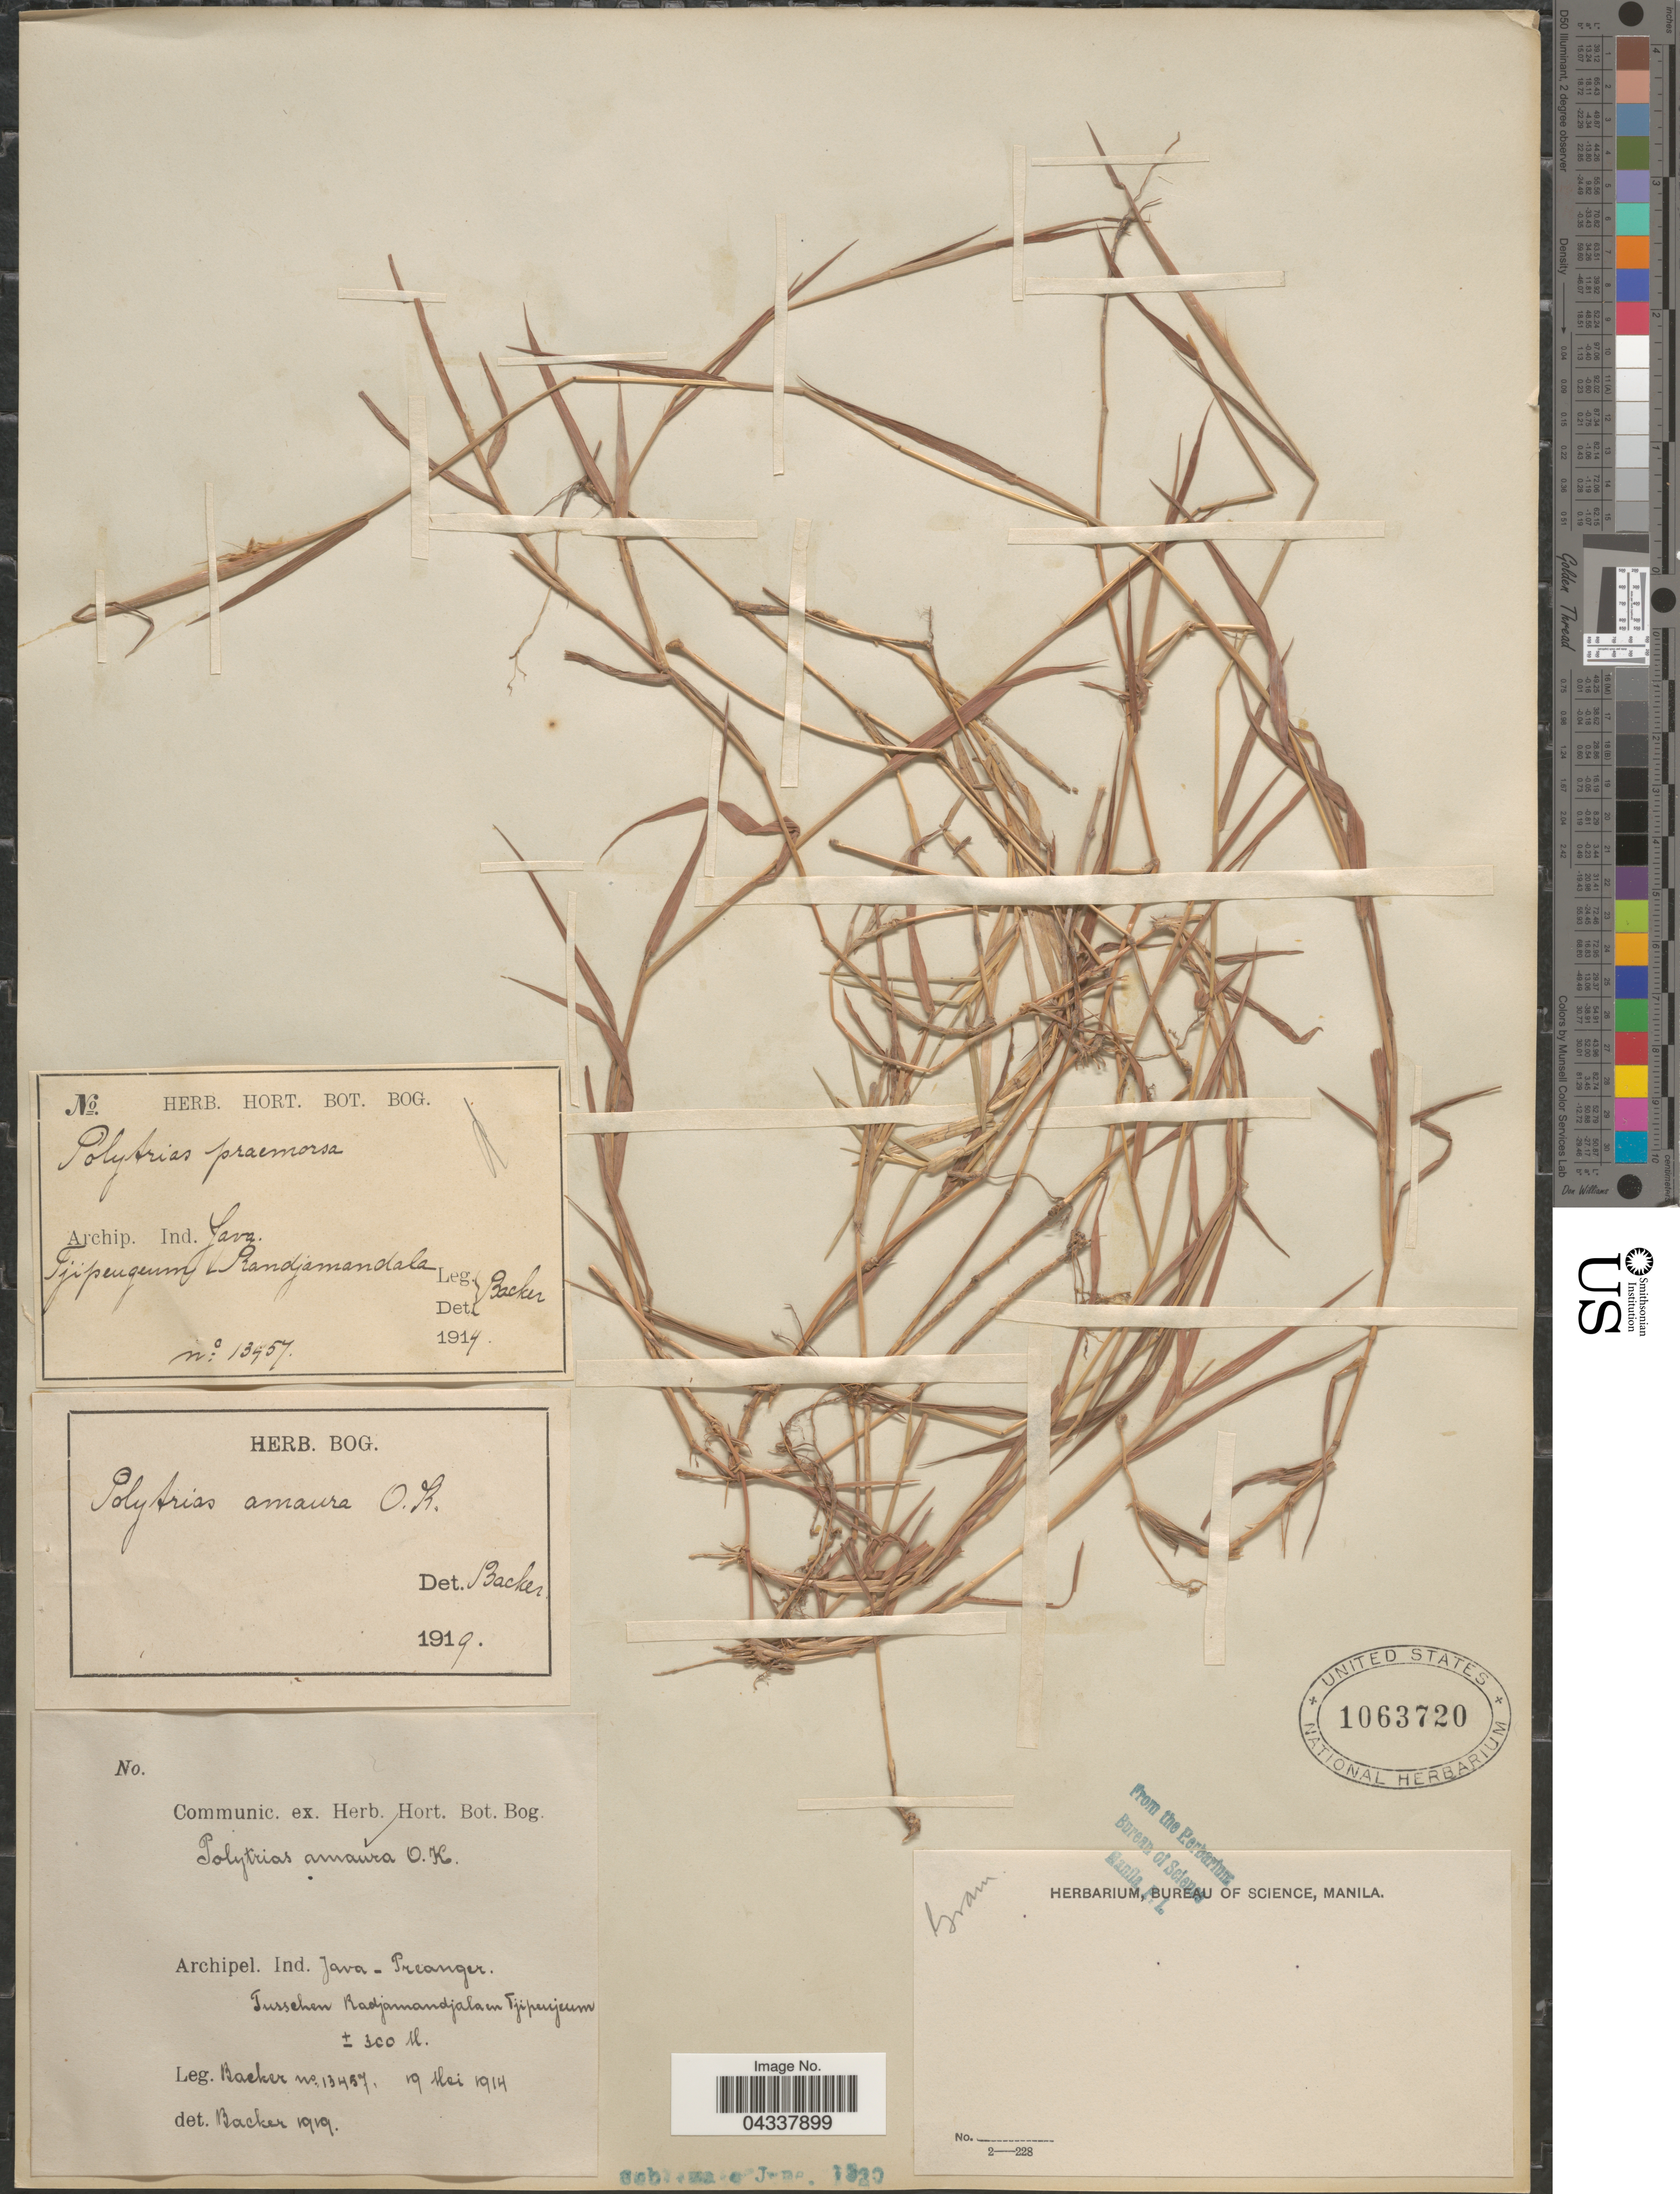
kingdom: Plantae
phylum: Tracheophyta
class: Liliopsida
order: Poales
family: Poaceae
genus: Polytrias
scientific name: Polytrias indica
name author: (Houtt.) Veldkamp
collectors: Backer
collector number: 13457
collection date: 1914-05-19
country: Indonesia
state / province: Java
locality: Archipel. Ind. Java - Preanger. Tusschen Radjamandjalam Tjipenjeum.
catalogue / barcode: US 1063720